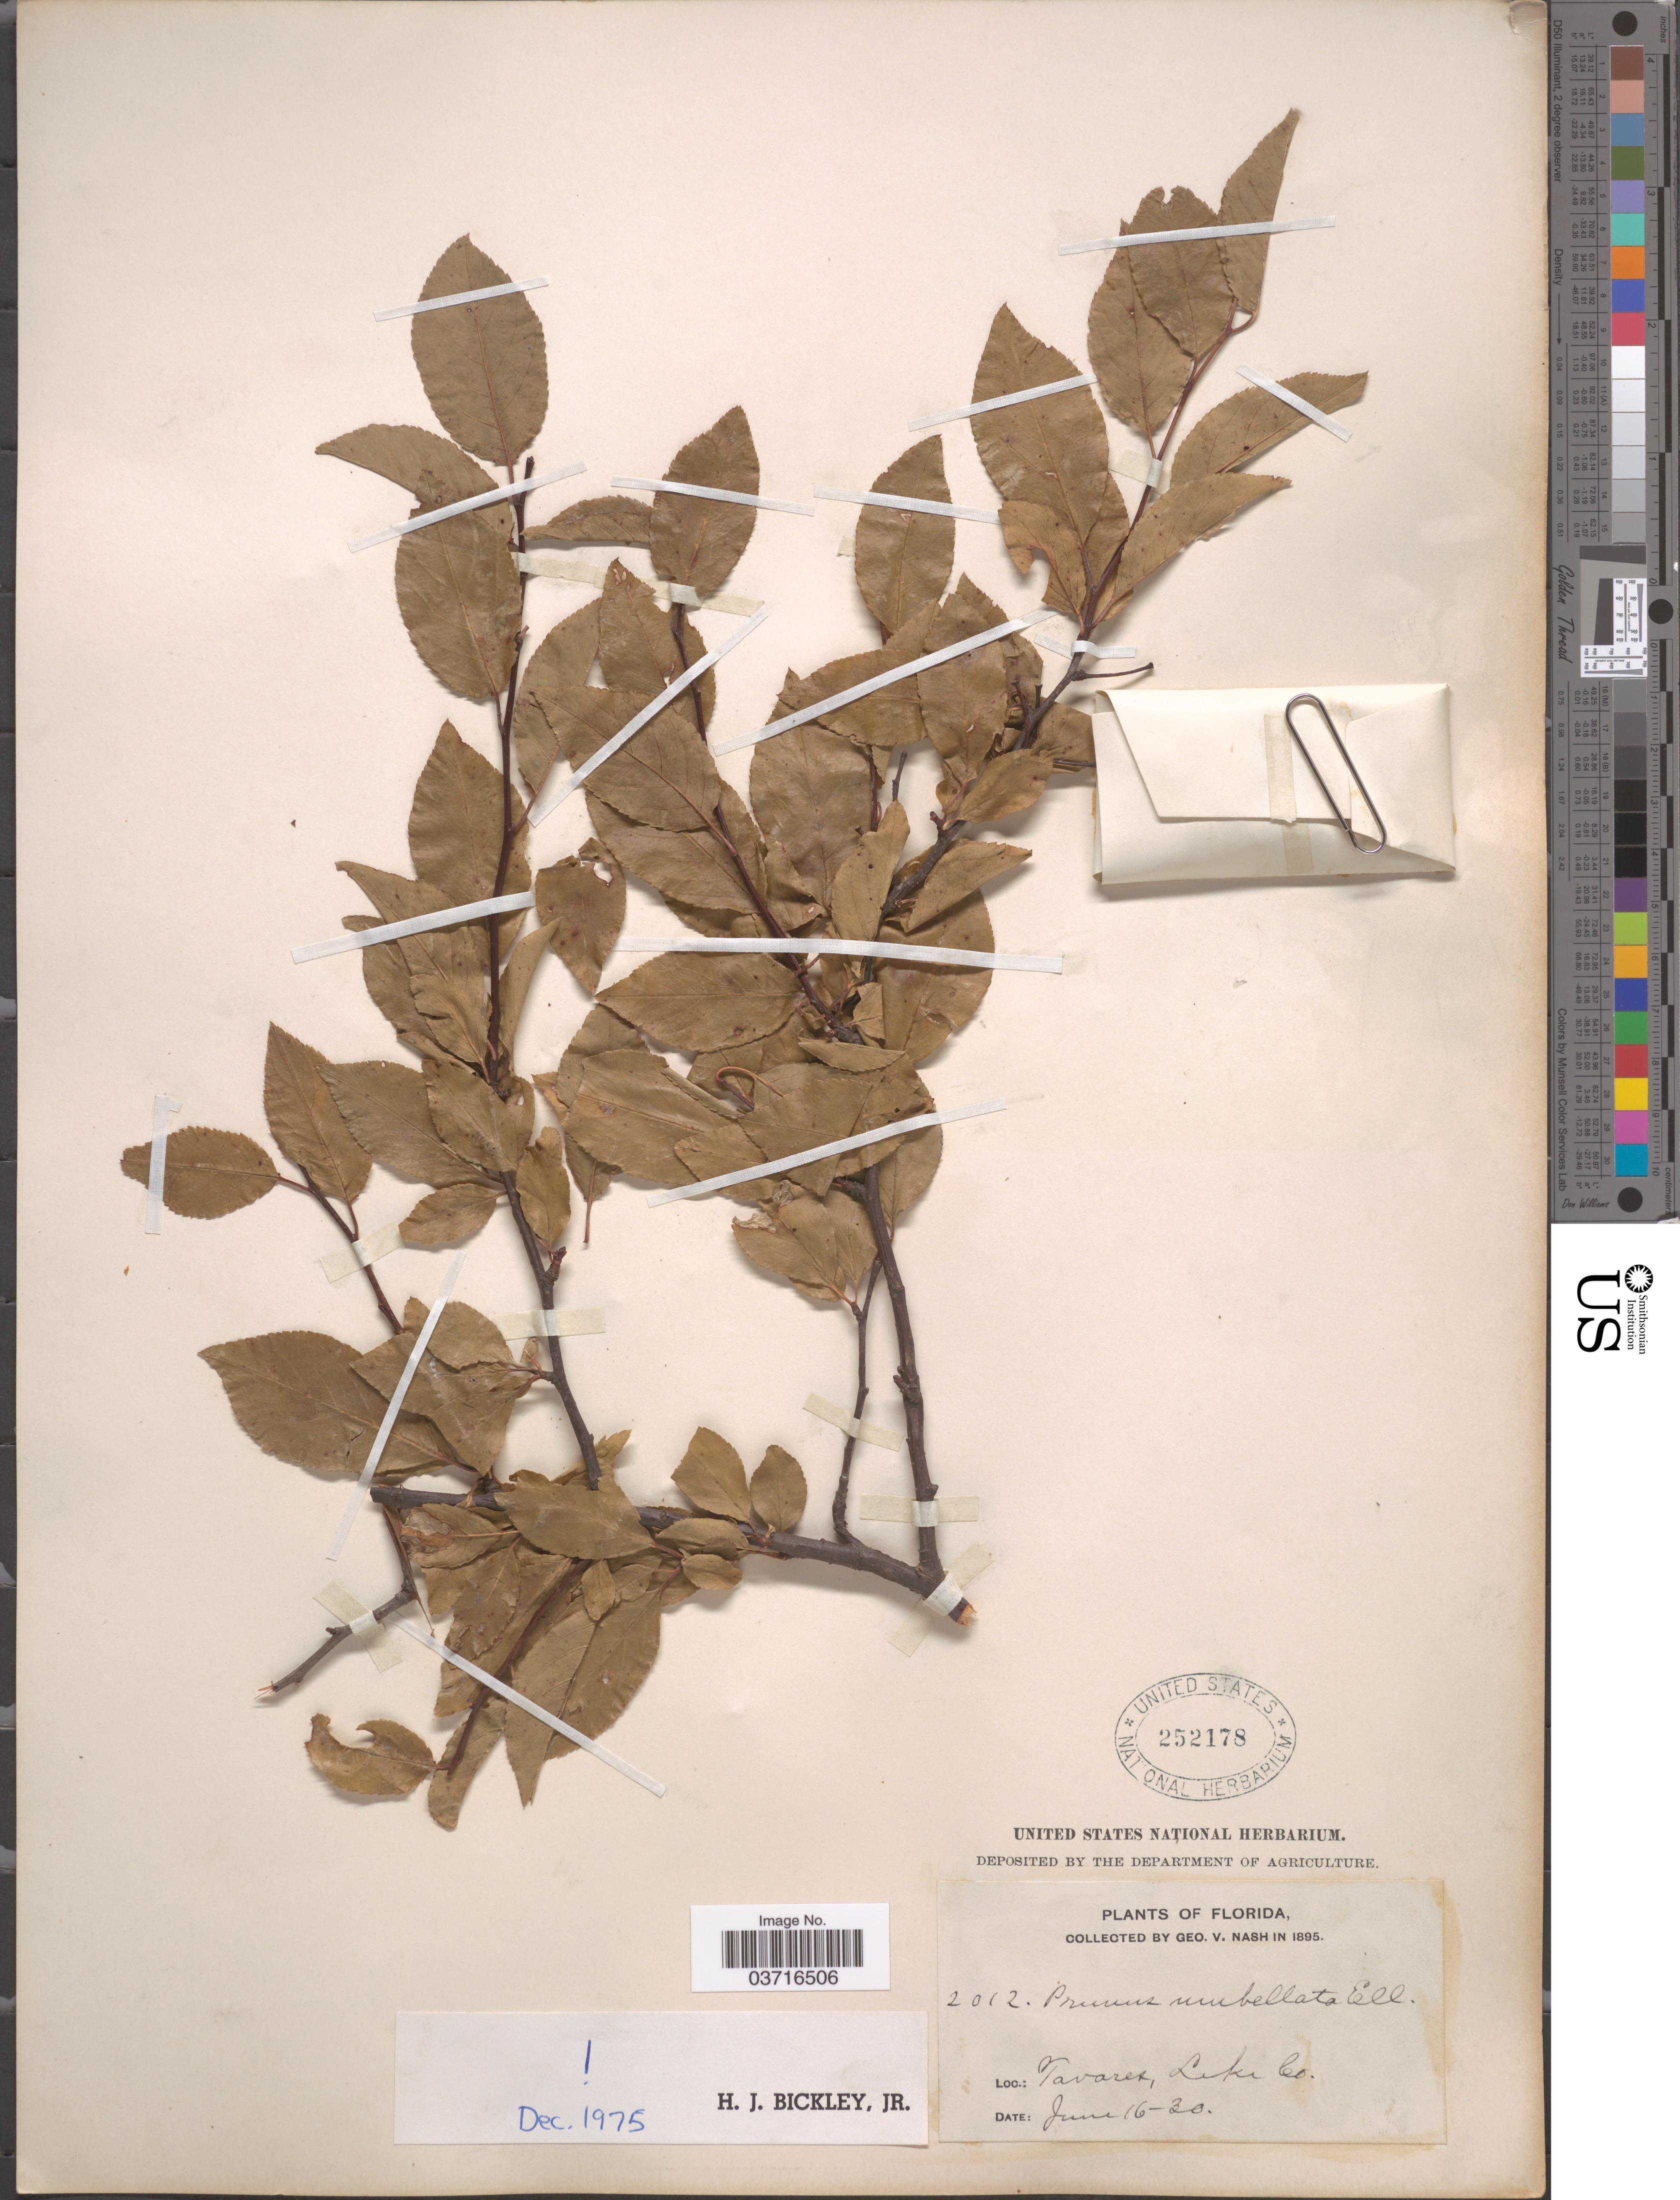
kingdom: Plantae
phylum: Tracheophyta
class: Magnoliopsida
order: Rosales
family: Rosaceae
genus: Prunus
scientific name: Prunus umbellata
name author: Elliott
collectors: G. V. Nash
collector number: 2012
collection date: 1895-06-16/1895-06-30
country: United States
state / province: Florida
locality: Tavares, Lake Co.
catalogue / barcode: US 252178